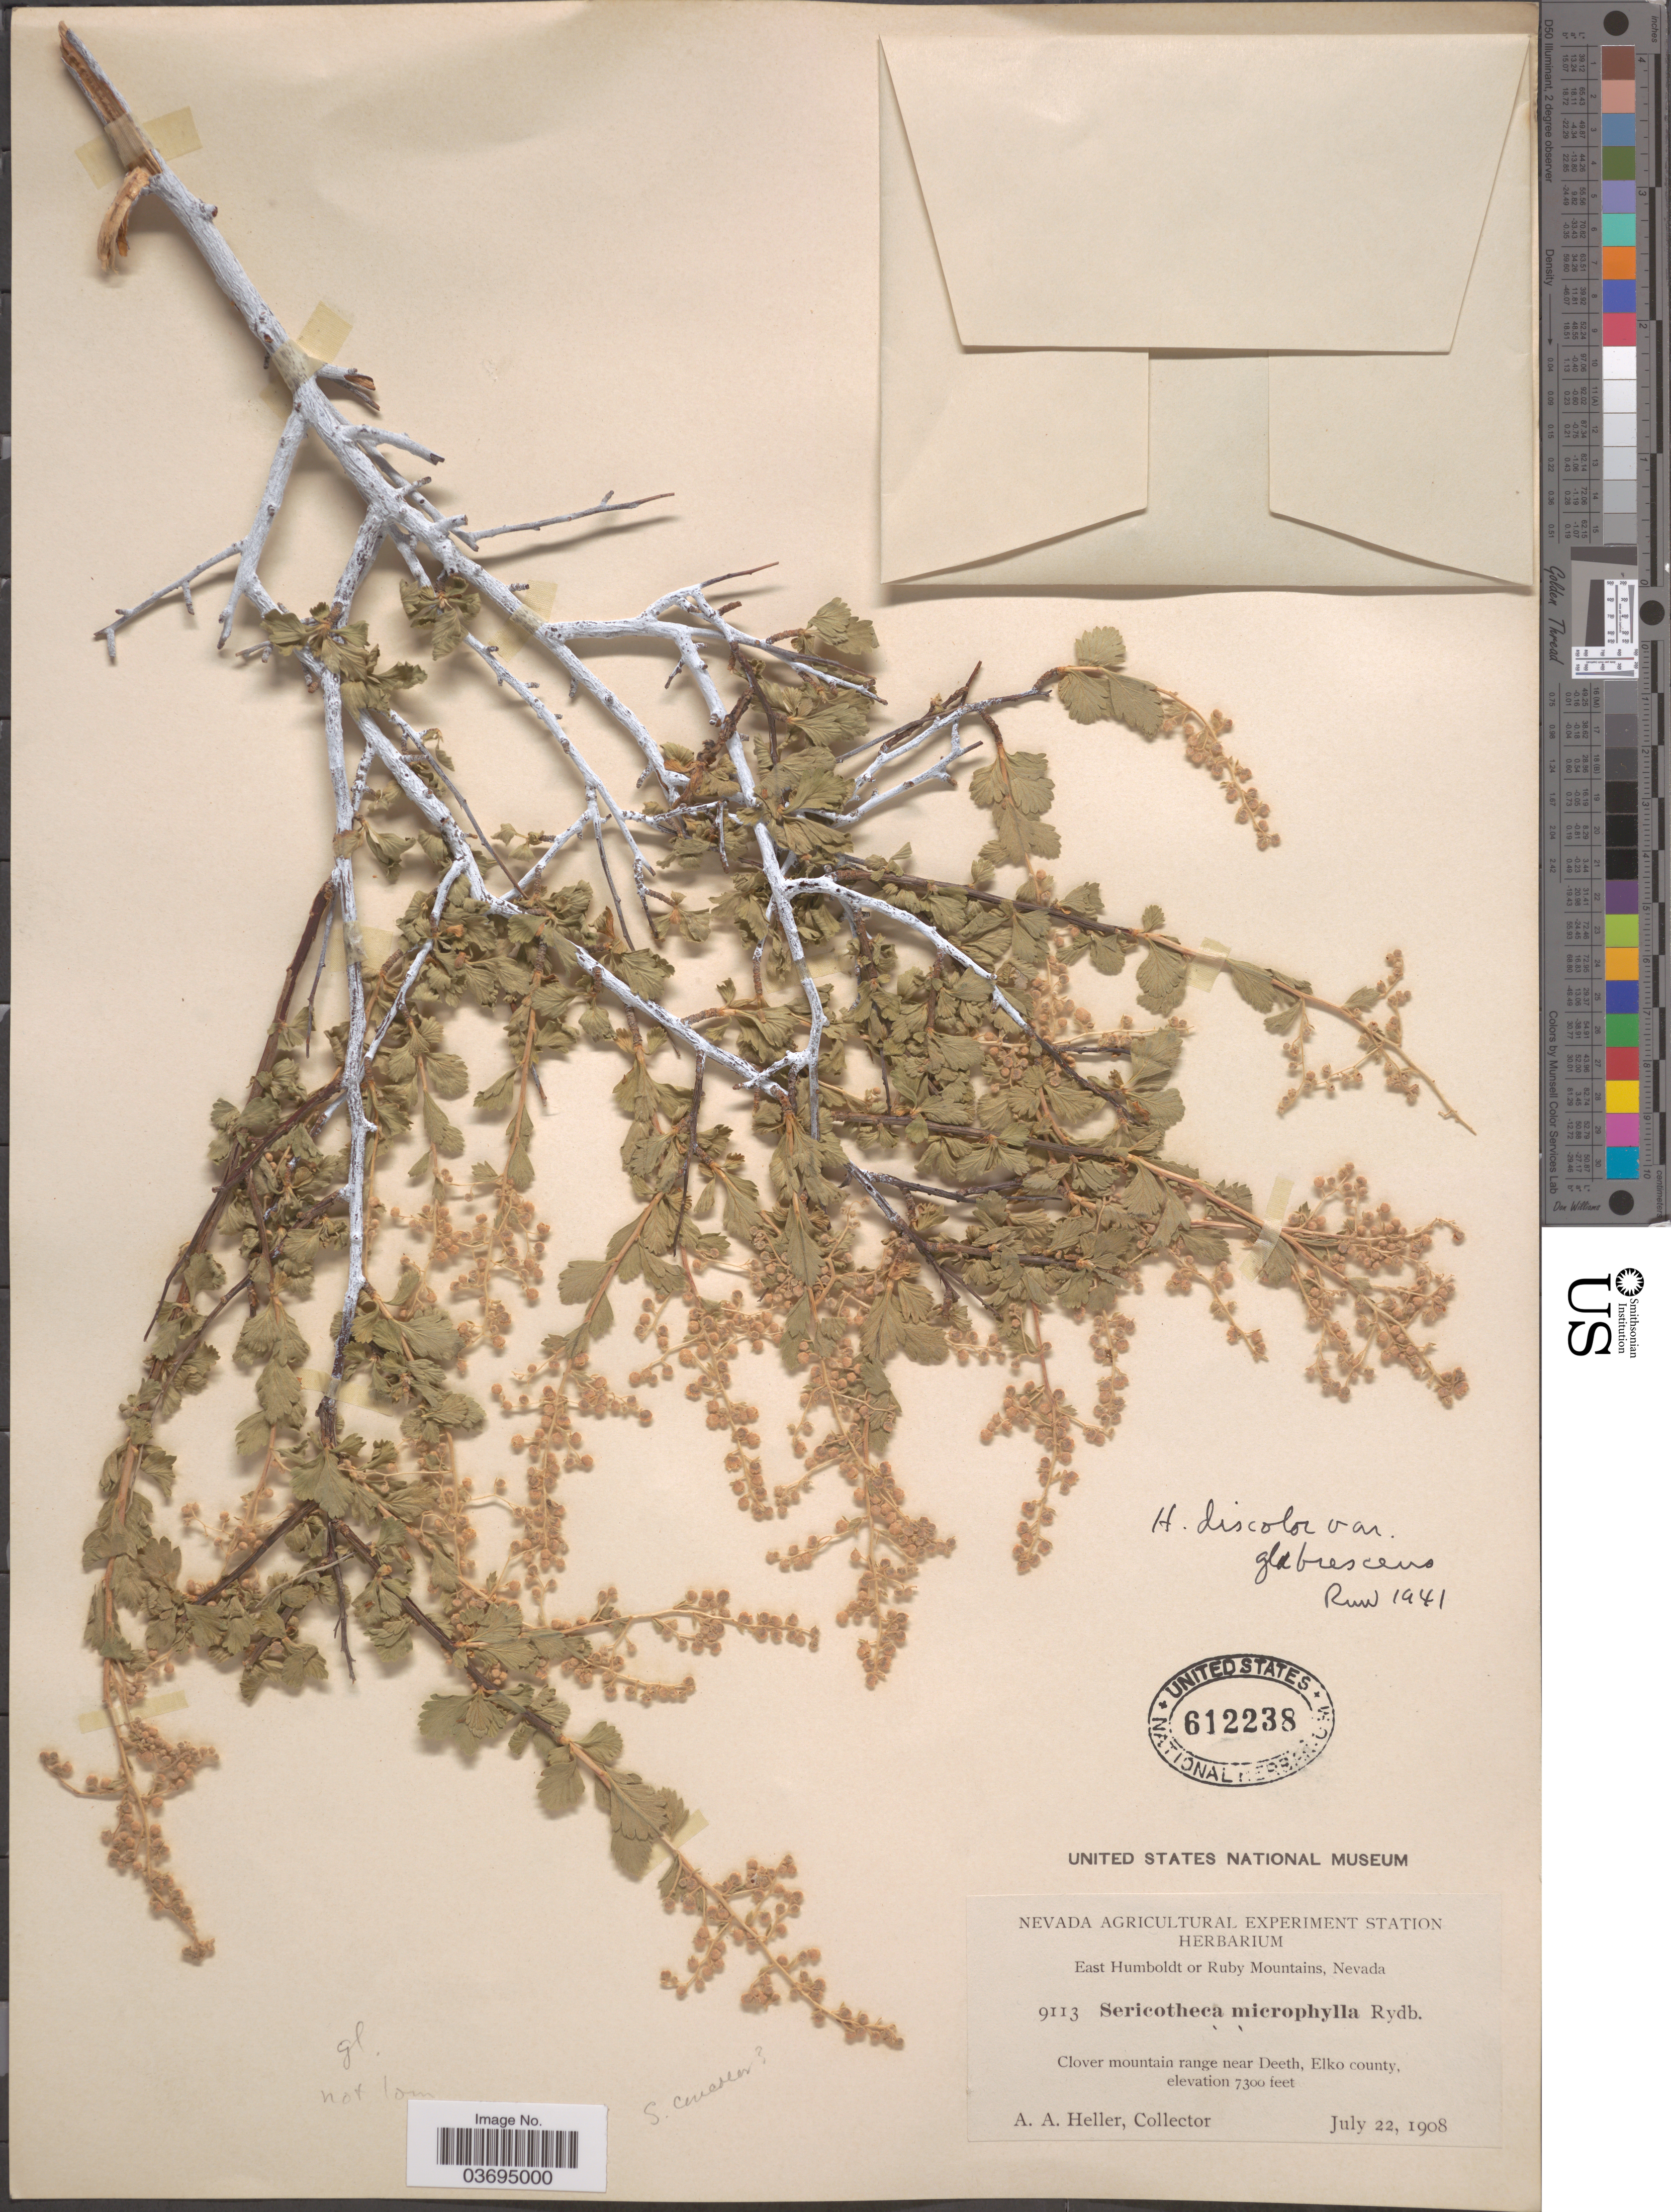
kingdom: Plantae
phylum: Tracheophyta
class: Magnoliopsida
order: Rosales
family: Rosaceae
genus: Holodiscus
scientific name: Holodiscus discolor var. microphyllus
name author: (Rydb.) Jeps.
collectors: A. A. Heller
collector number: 9113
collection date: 1908-07-22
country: United States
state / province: Nevada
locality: East Humboldt or Ruby Mountains. Clover mountain range near Deeth, Elko county.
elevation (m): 2225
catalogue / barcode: US 612238